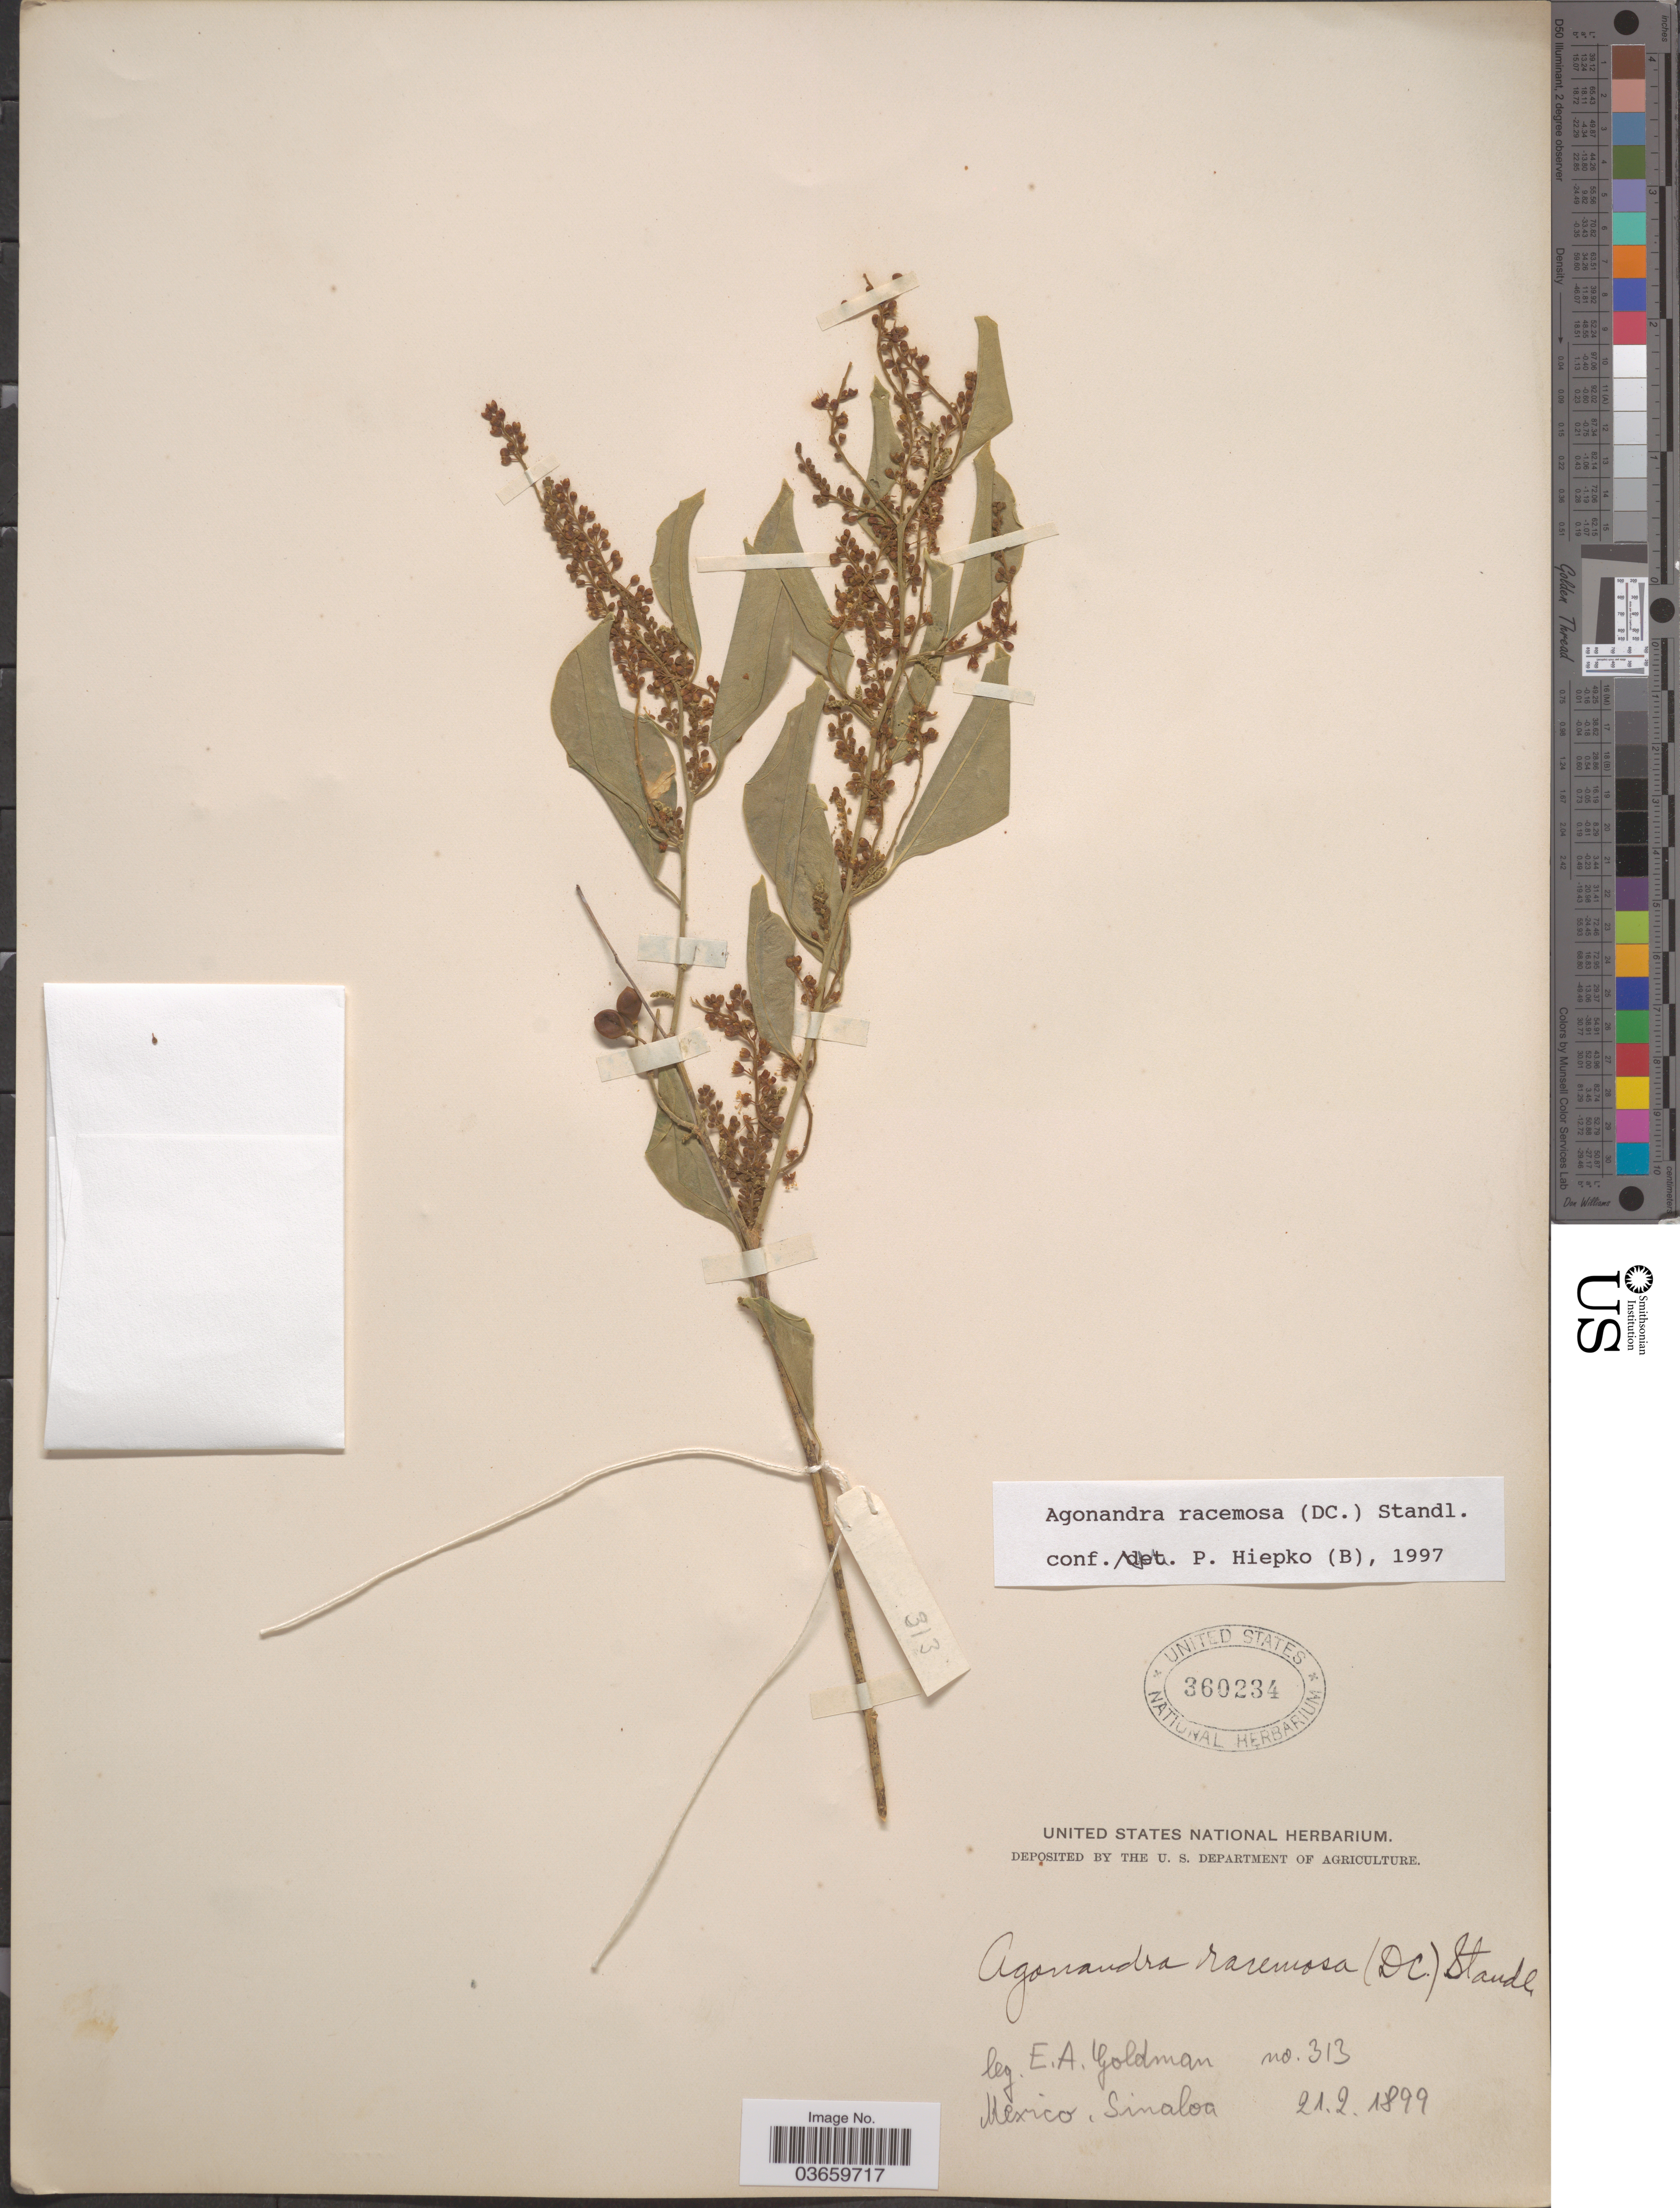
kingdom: Plantae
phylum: Tracheophyta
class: Magnoliopsida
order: Santalales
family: Opiliaceae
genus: Agonandra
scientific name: Agonandra racemosa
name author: (DC.) Standl.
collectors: E. A. Goldman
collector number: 313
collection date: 1899-02-21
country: Mexico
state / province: Sinaloa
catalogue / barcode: US 360234